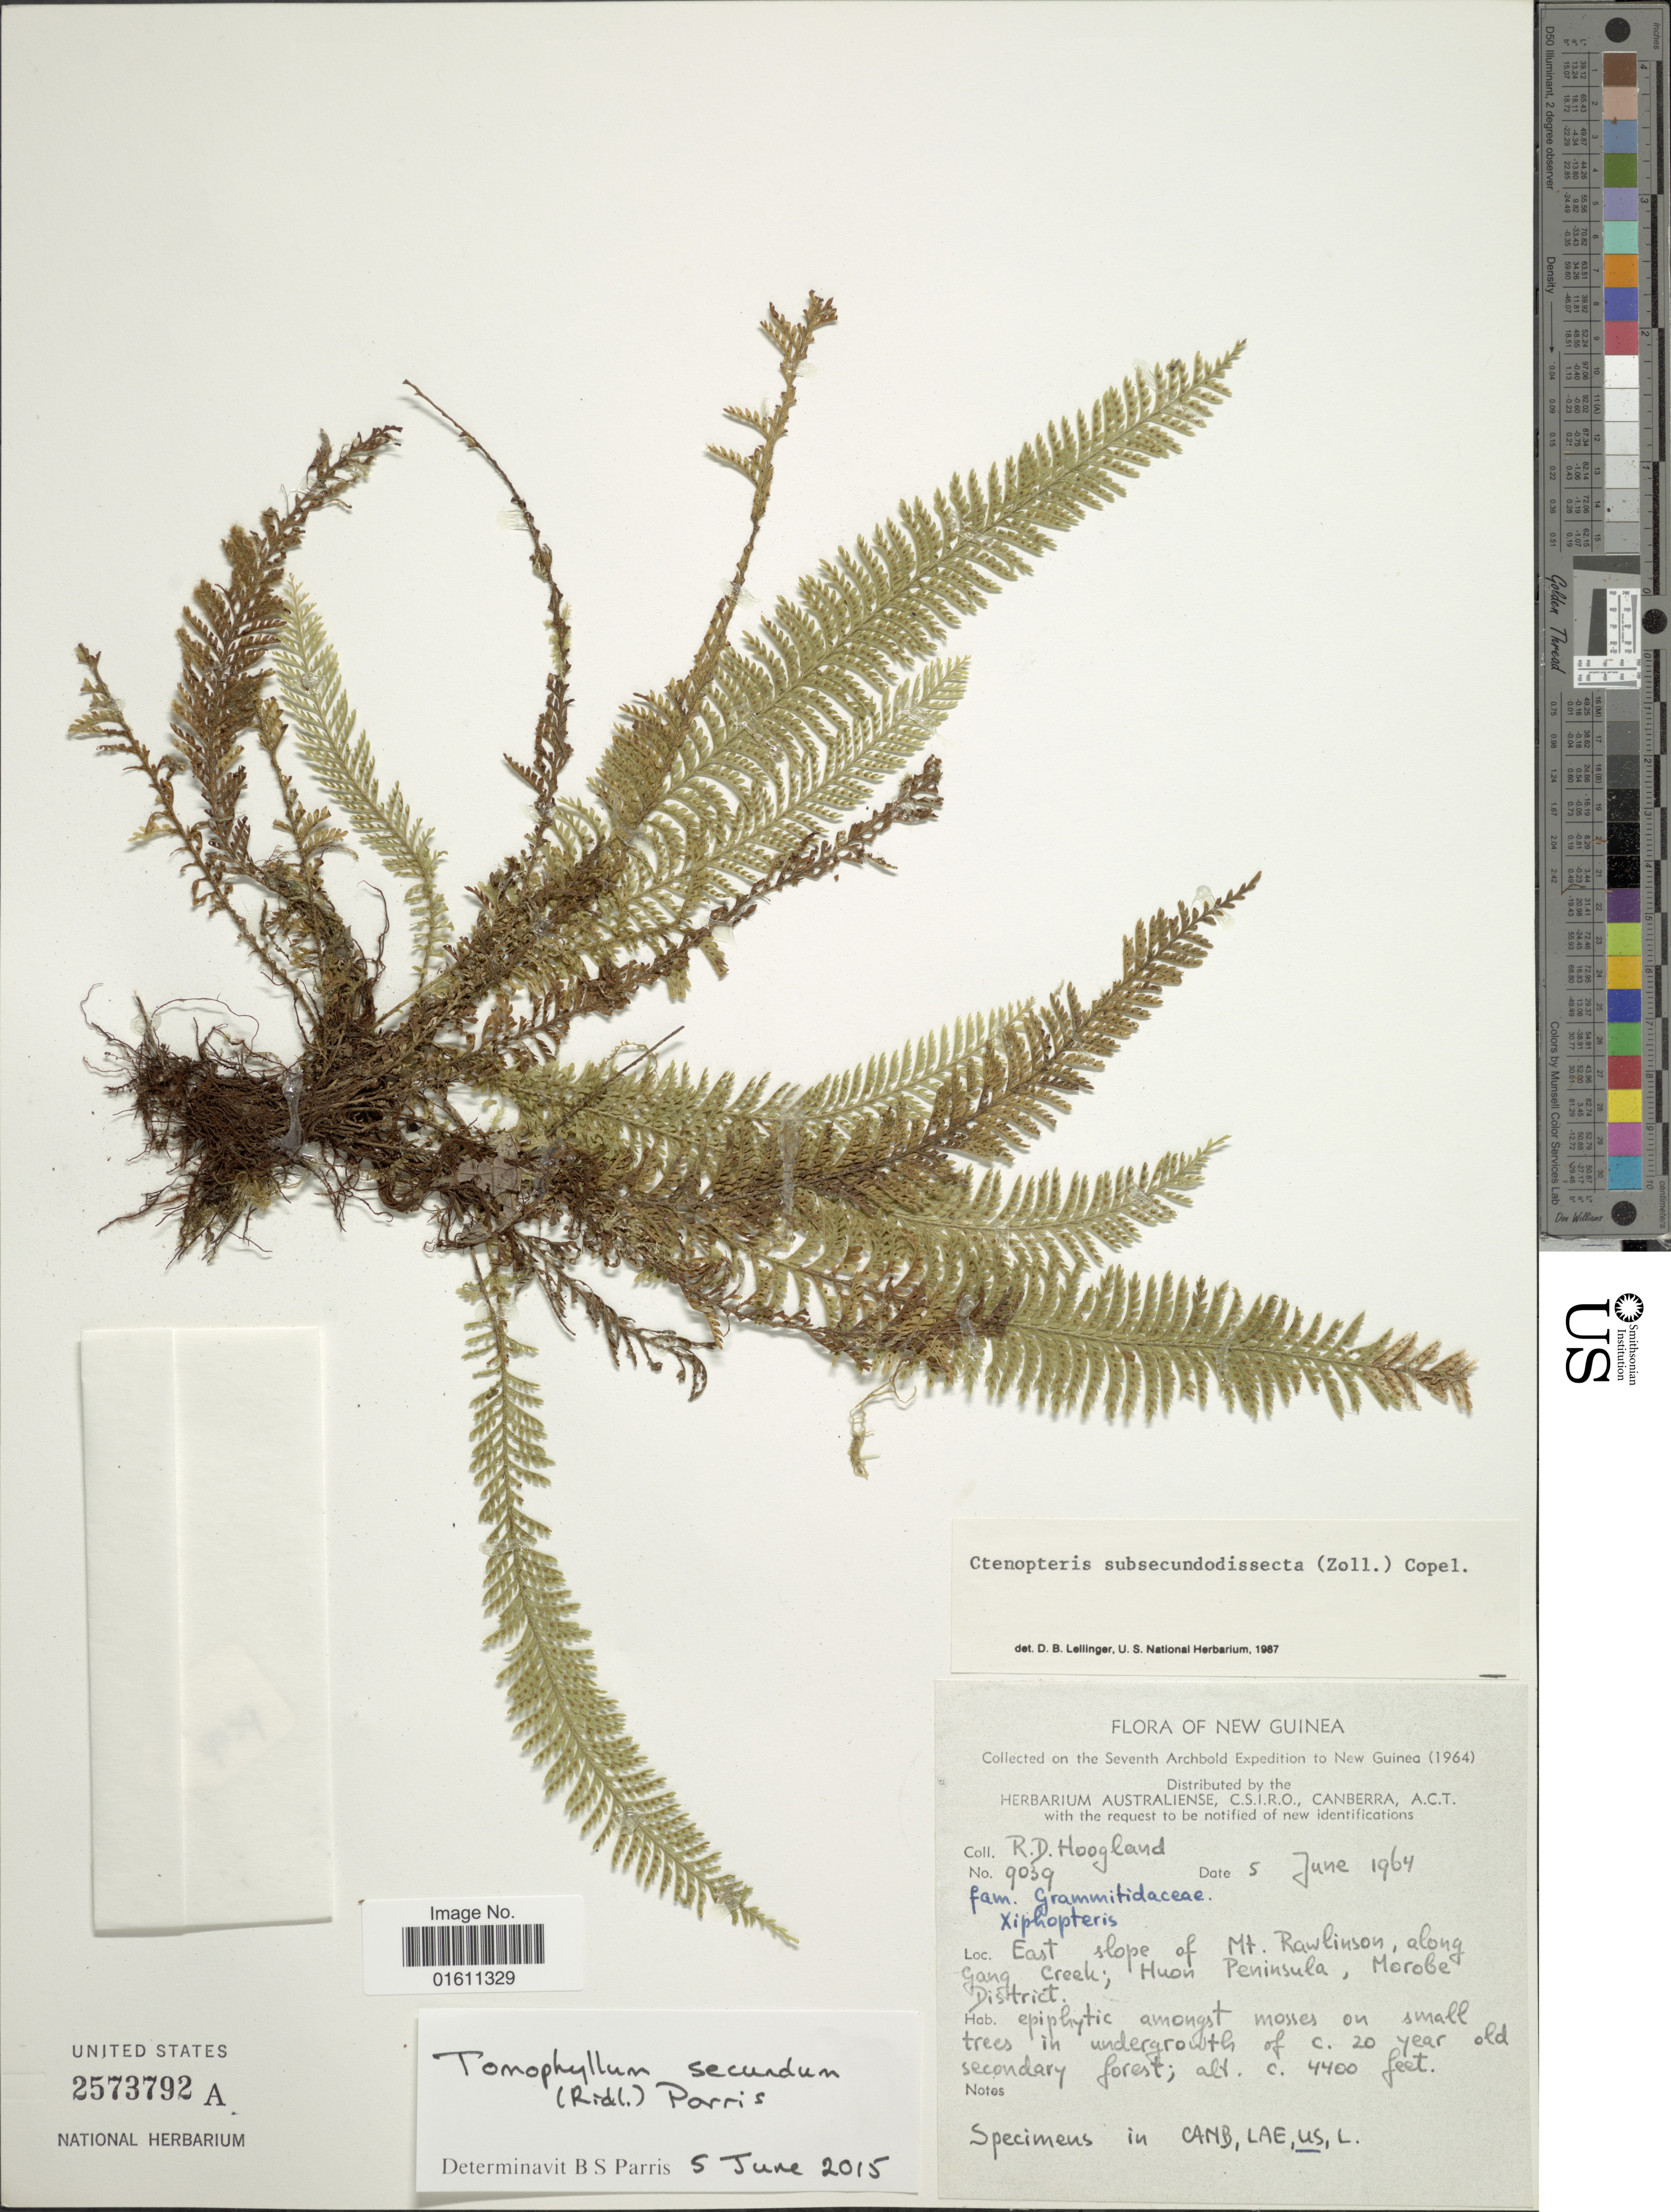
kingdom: Plantae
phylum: Tracheophyta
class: Polypodiopsida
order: Polypodiales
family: Polypodiaceae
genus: Tomophyllum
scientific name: Tomophyllum secundum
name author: (Ridl.) Parris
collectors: R. D. Hoogland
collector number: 9039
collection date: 1964-06-05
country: Papua New Guinea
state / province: Morobe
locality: New Guinea, east slope of Mt. Rawlison, along gang Creek; Huan Peninsula, Morobe District.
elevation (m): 1341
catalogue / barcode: US 2573792A